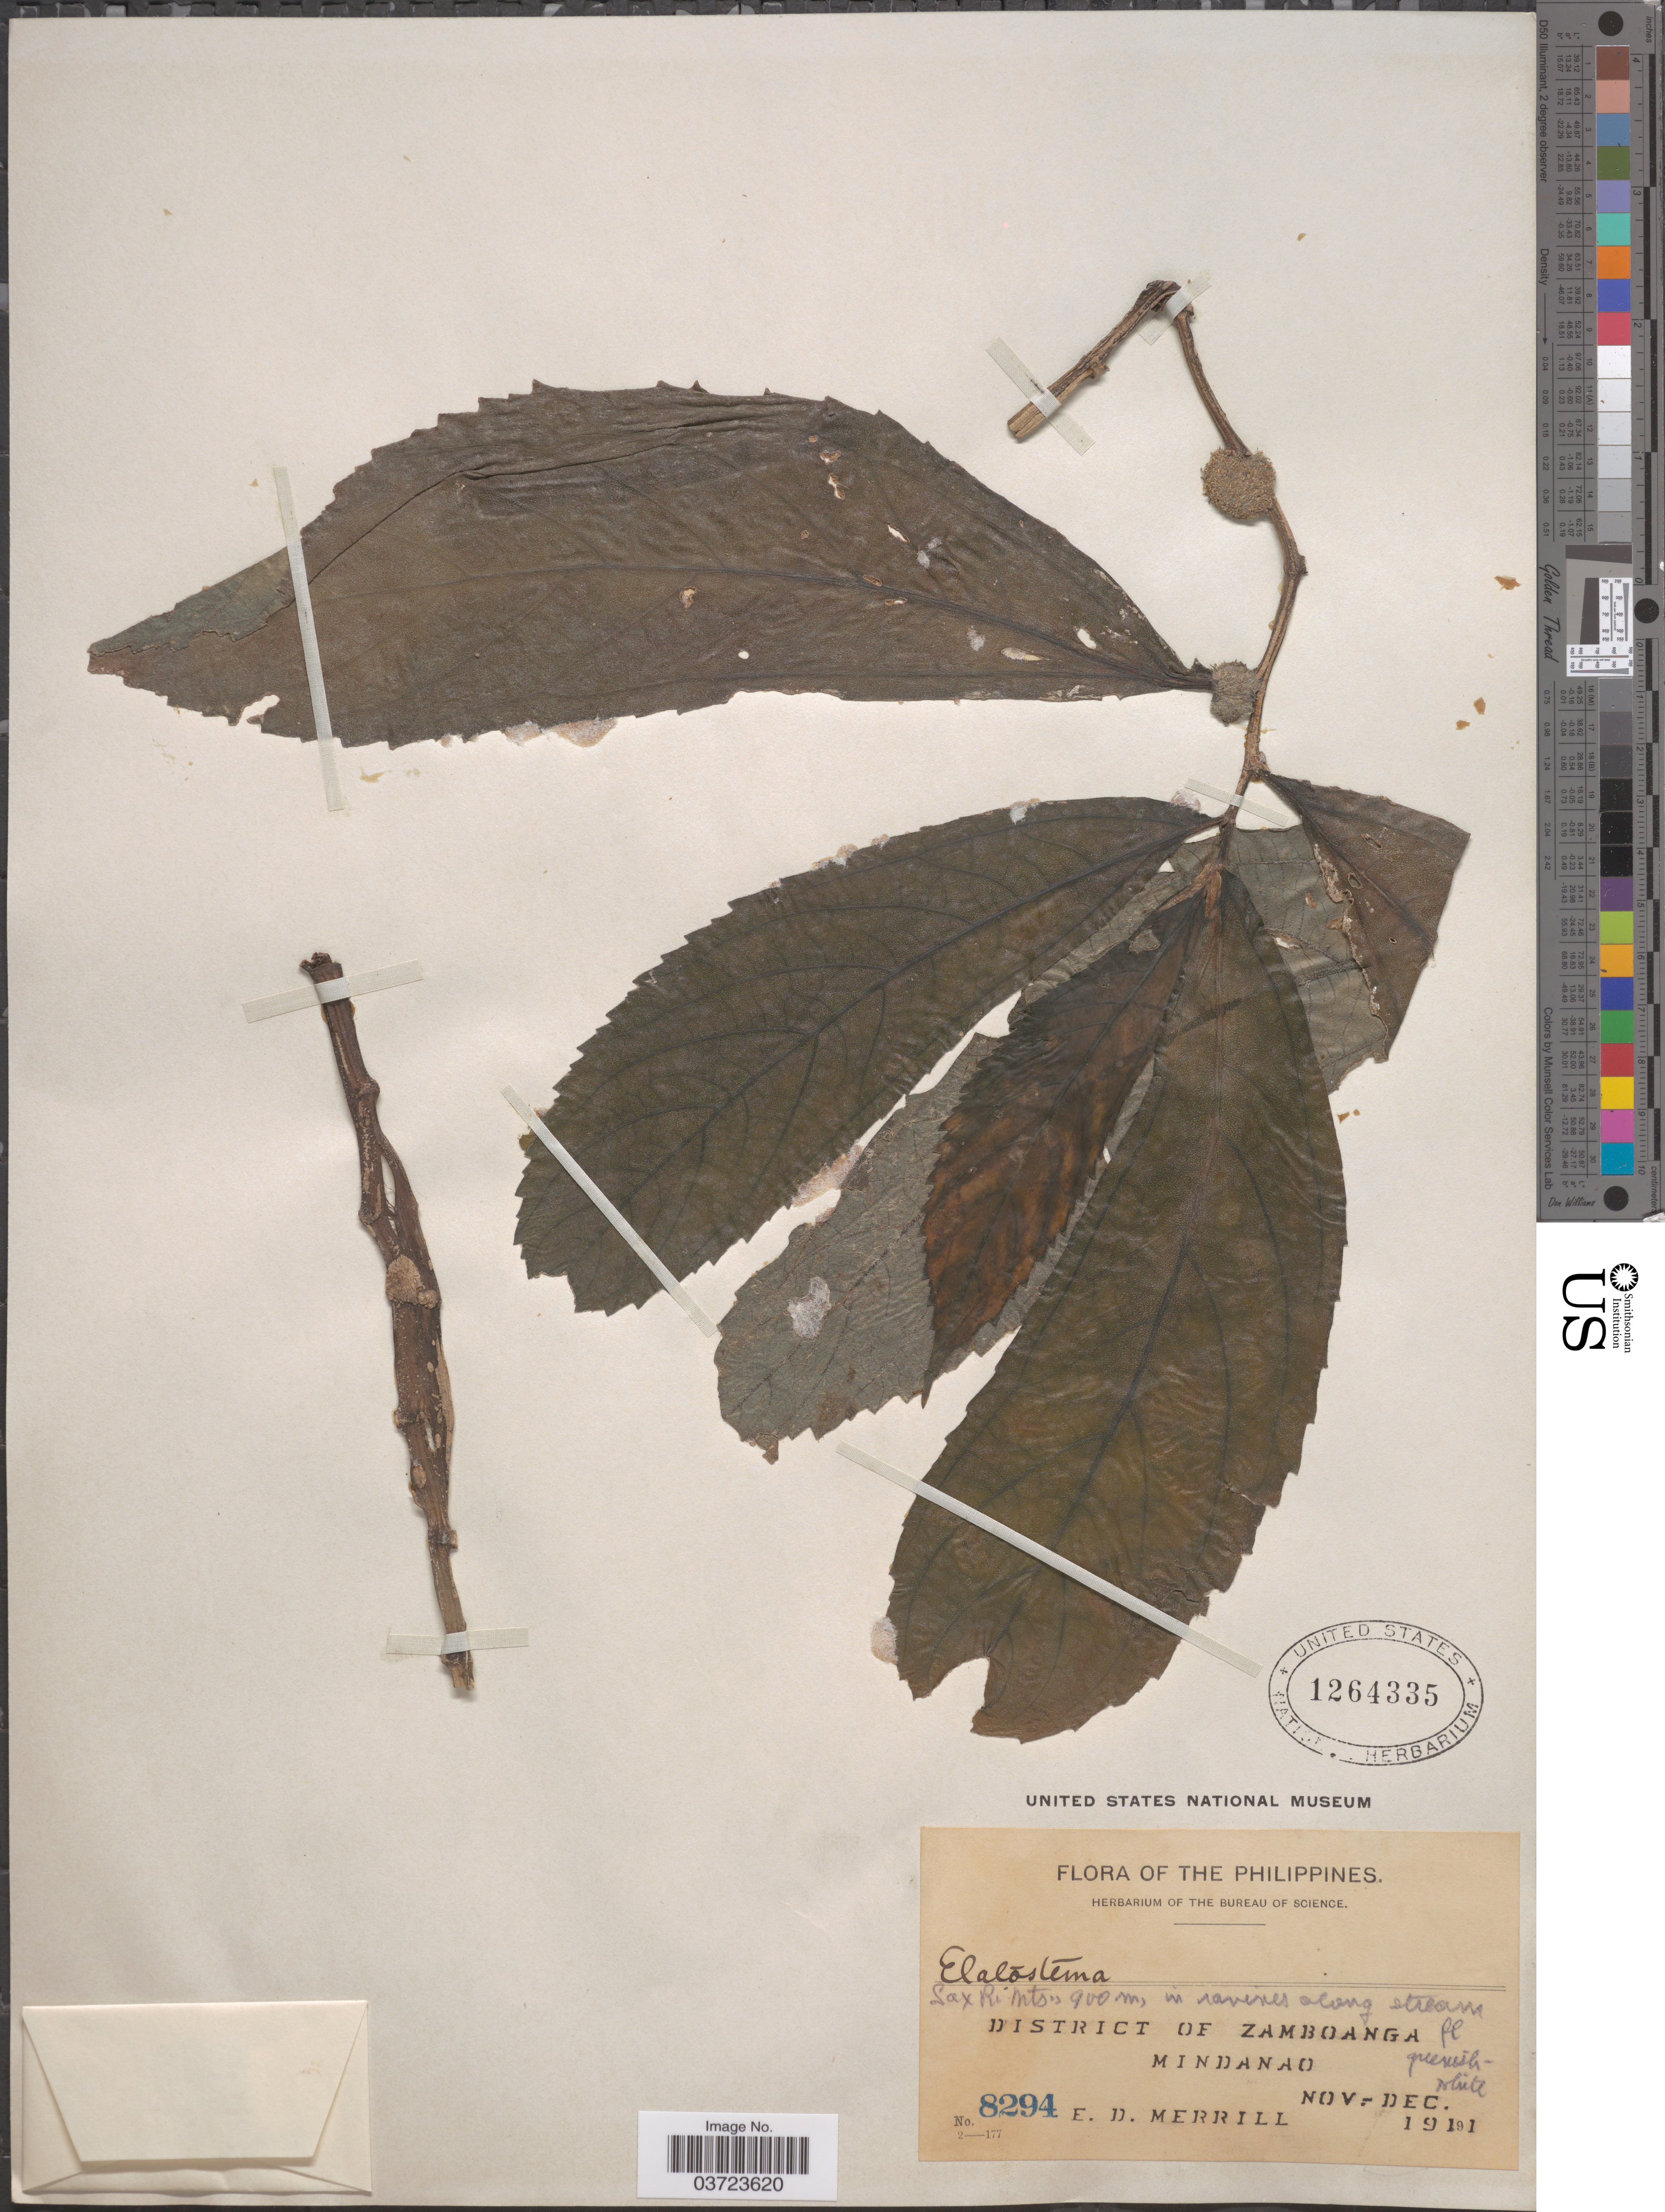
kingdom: Plantae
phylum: Tracheophyta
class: Magnoliopsida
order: Rosales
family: Urticaceae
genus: Elatostema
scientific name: Elatostema sp.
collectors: E. D. Merrill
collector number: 8294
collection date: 1911-11/1911-12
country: Philippines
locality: Sax Ri. Mts. District of Zamboanga. Mindanao.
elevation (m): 900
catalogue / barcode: US 1264335